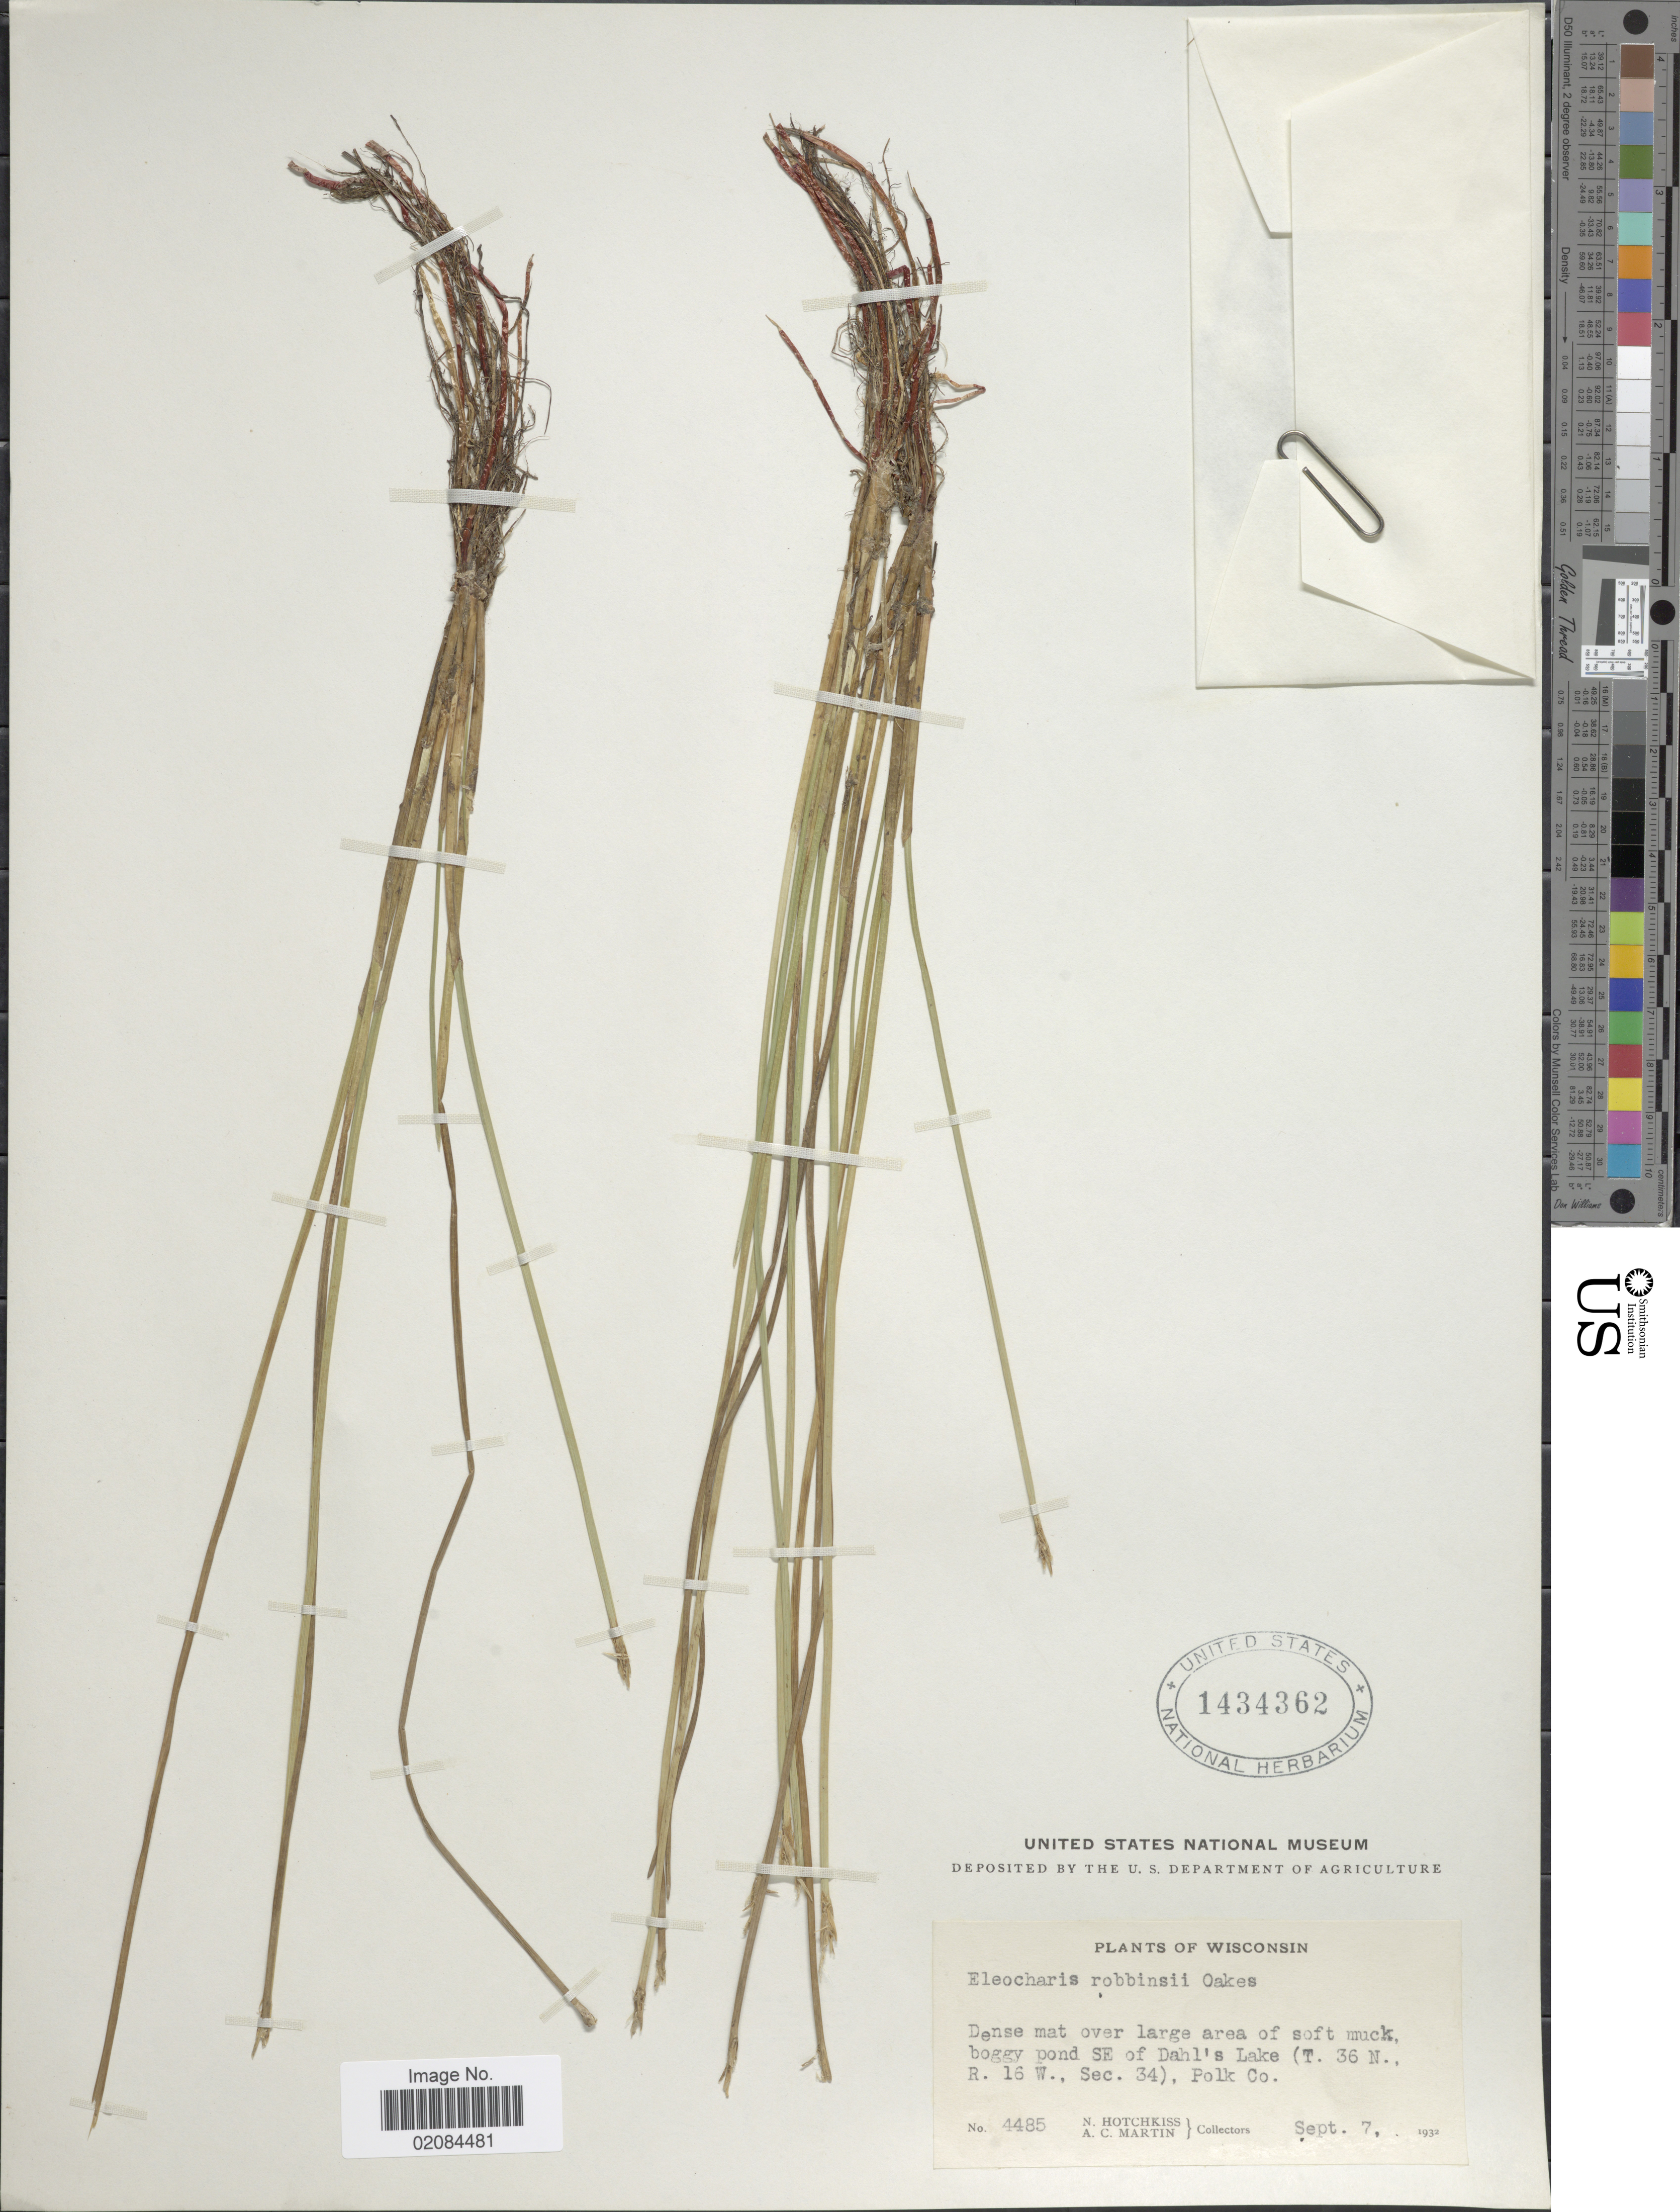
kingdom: Plantae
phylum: Tracheophyta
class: Liliopsida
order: Poales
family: Cyperaceae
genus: Eleocharis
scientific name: Eleocharis robbinsii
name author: Oakes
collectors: N. Hotchkiss & A. C. Martin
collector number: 4485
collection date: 1932-09-07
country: United States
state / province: Wisconsin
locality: Pond SE of Dahl's Lake (T. 36 N, R 16 W., Sec. 34), Polk Co.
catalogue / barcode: US 1434362